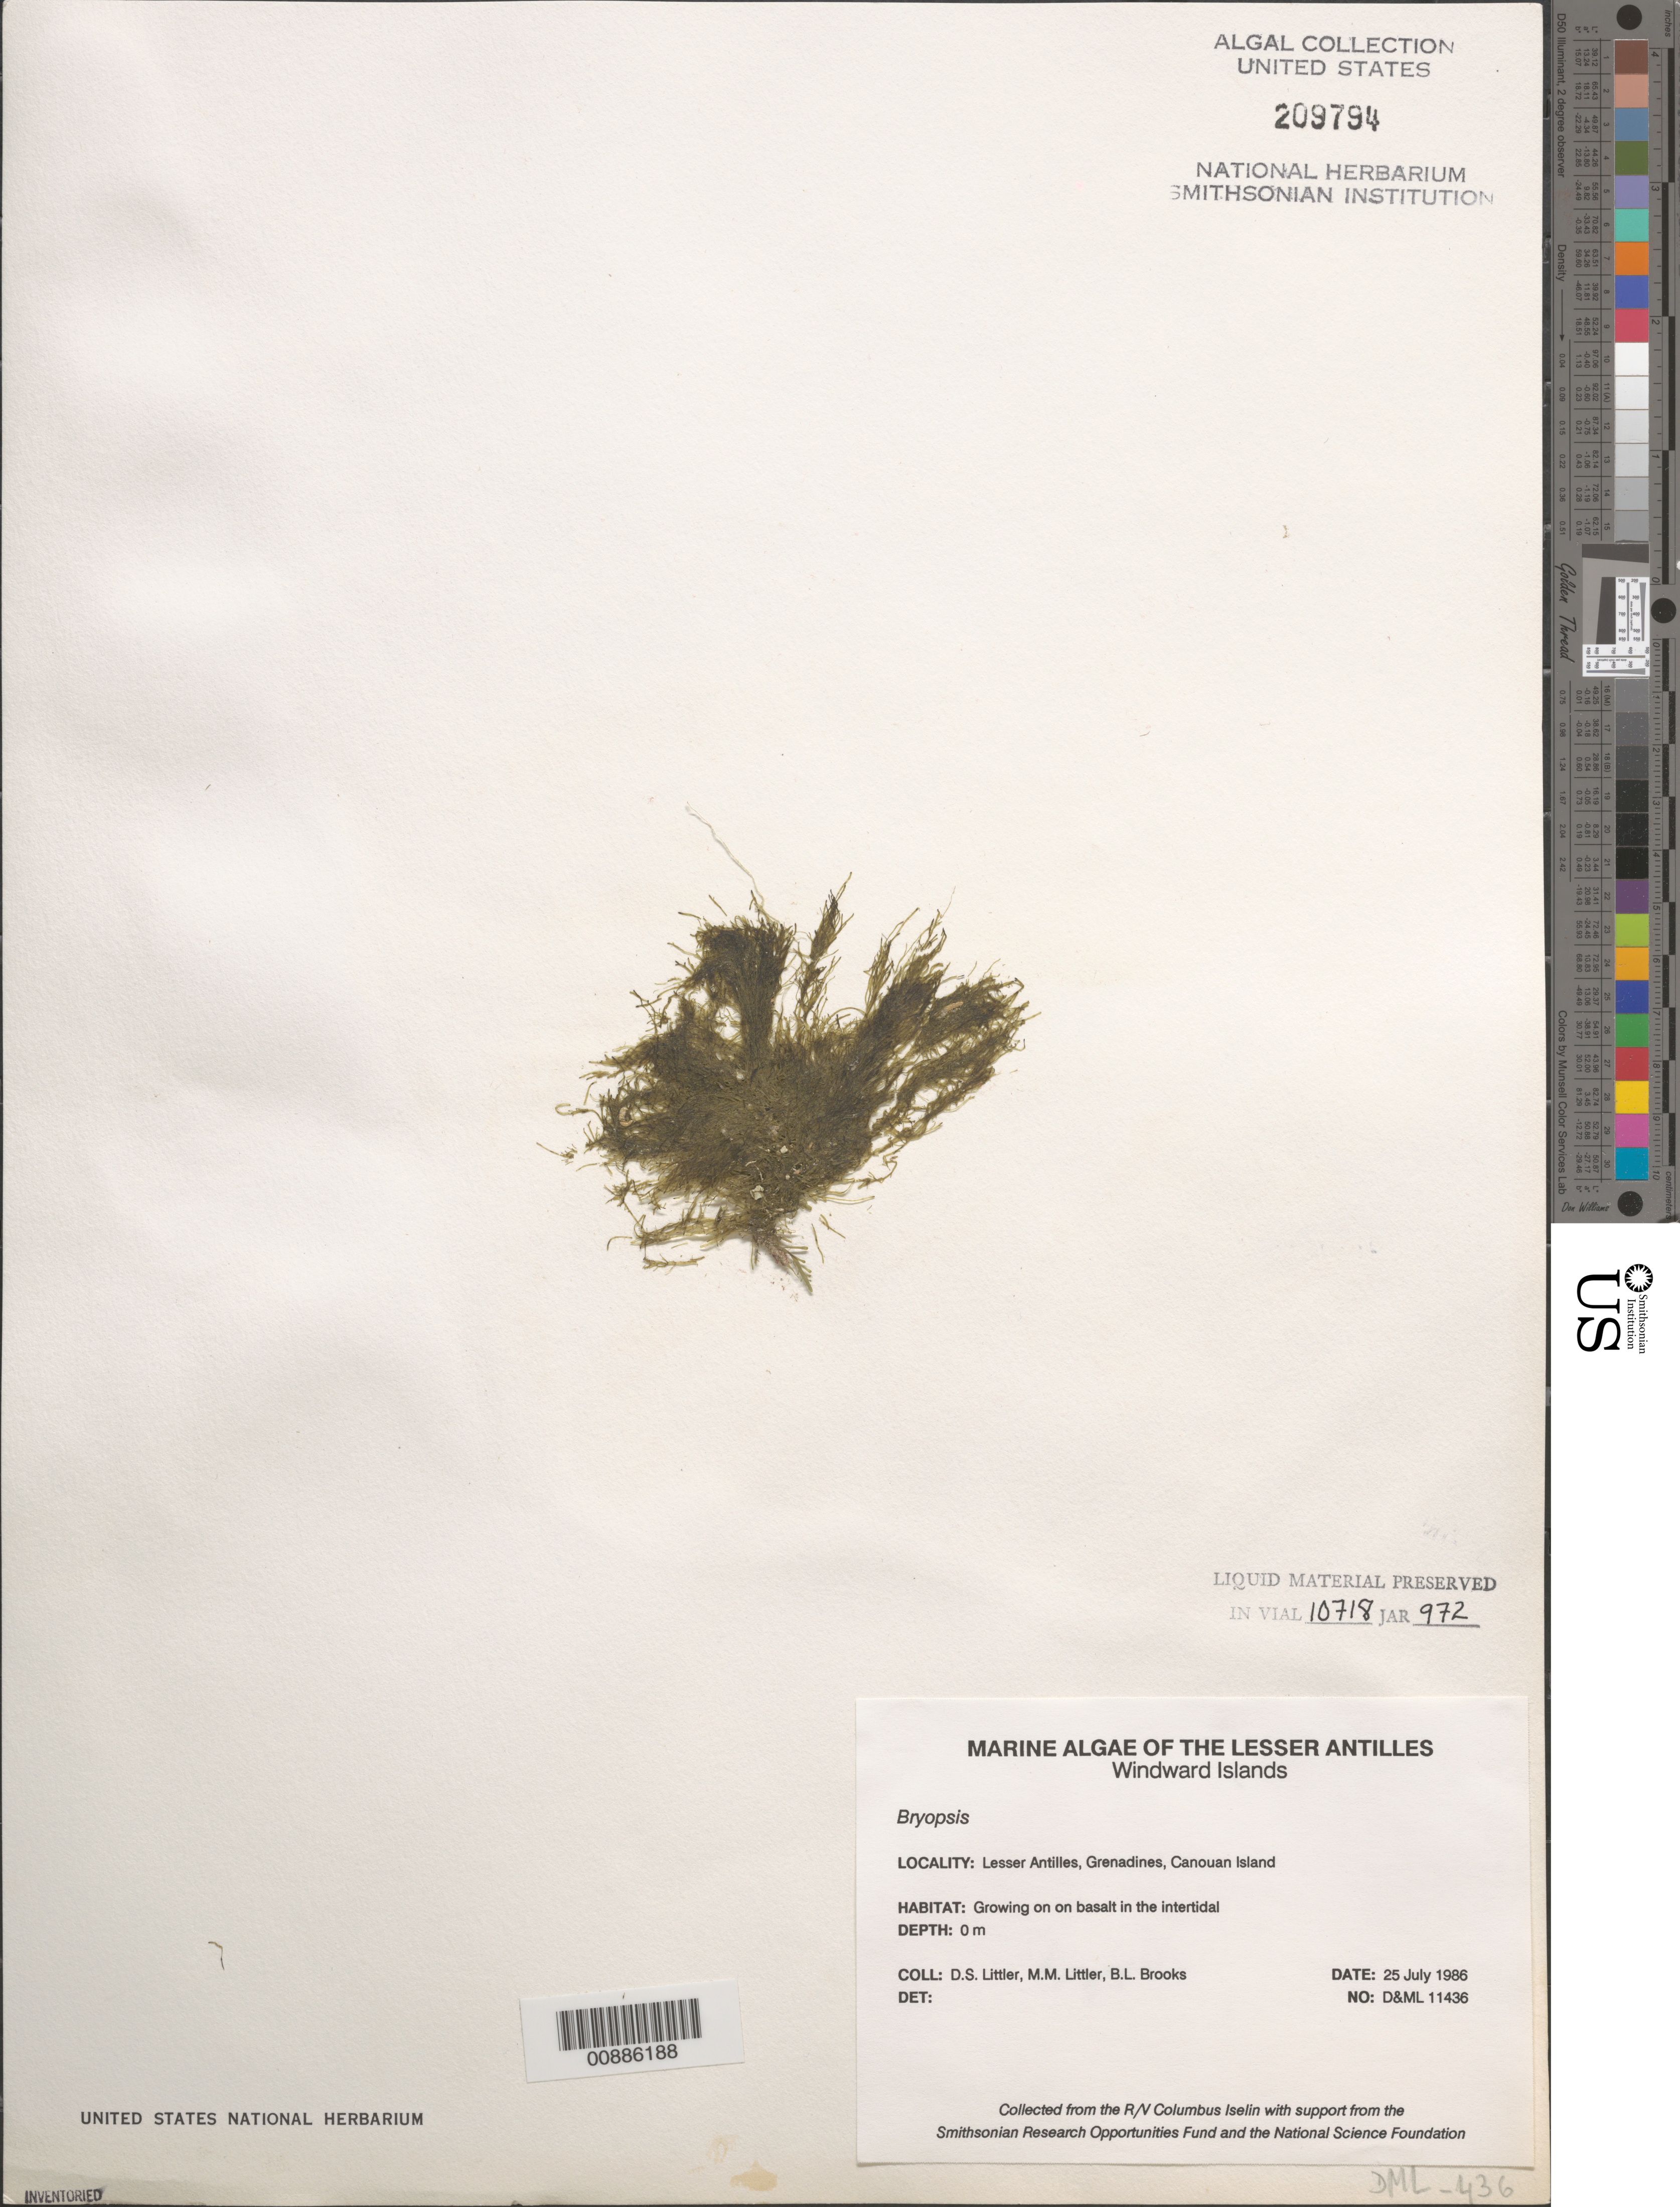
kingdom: Plantae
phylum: Chlorophyta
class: Ulvophyceae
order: Bryopsidales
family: Bryopsidaceae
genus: Bryopsis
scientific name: Bryopsis sp.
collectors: D. S. Littler, M. M. Littler & B. Brooks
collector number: D&ML 11436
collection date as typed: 25 Jul 1986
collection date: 1986-07-25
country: St. Vincent - Grenadines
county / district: Grenadines Parish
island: Canouan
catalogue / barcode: US 209794